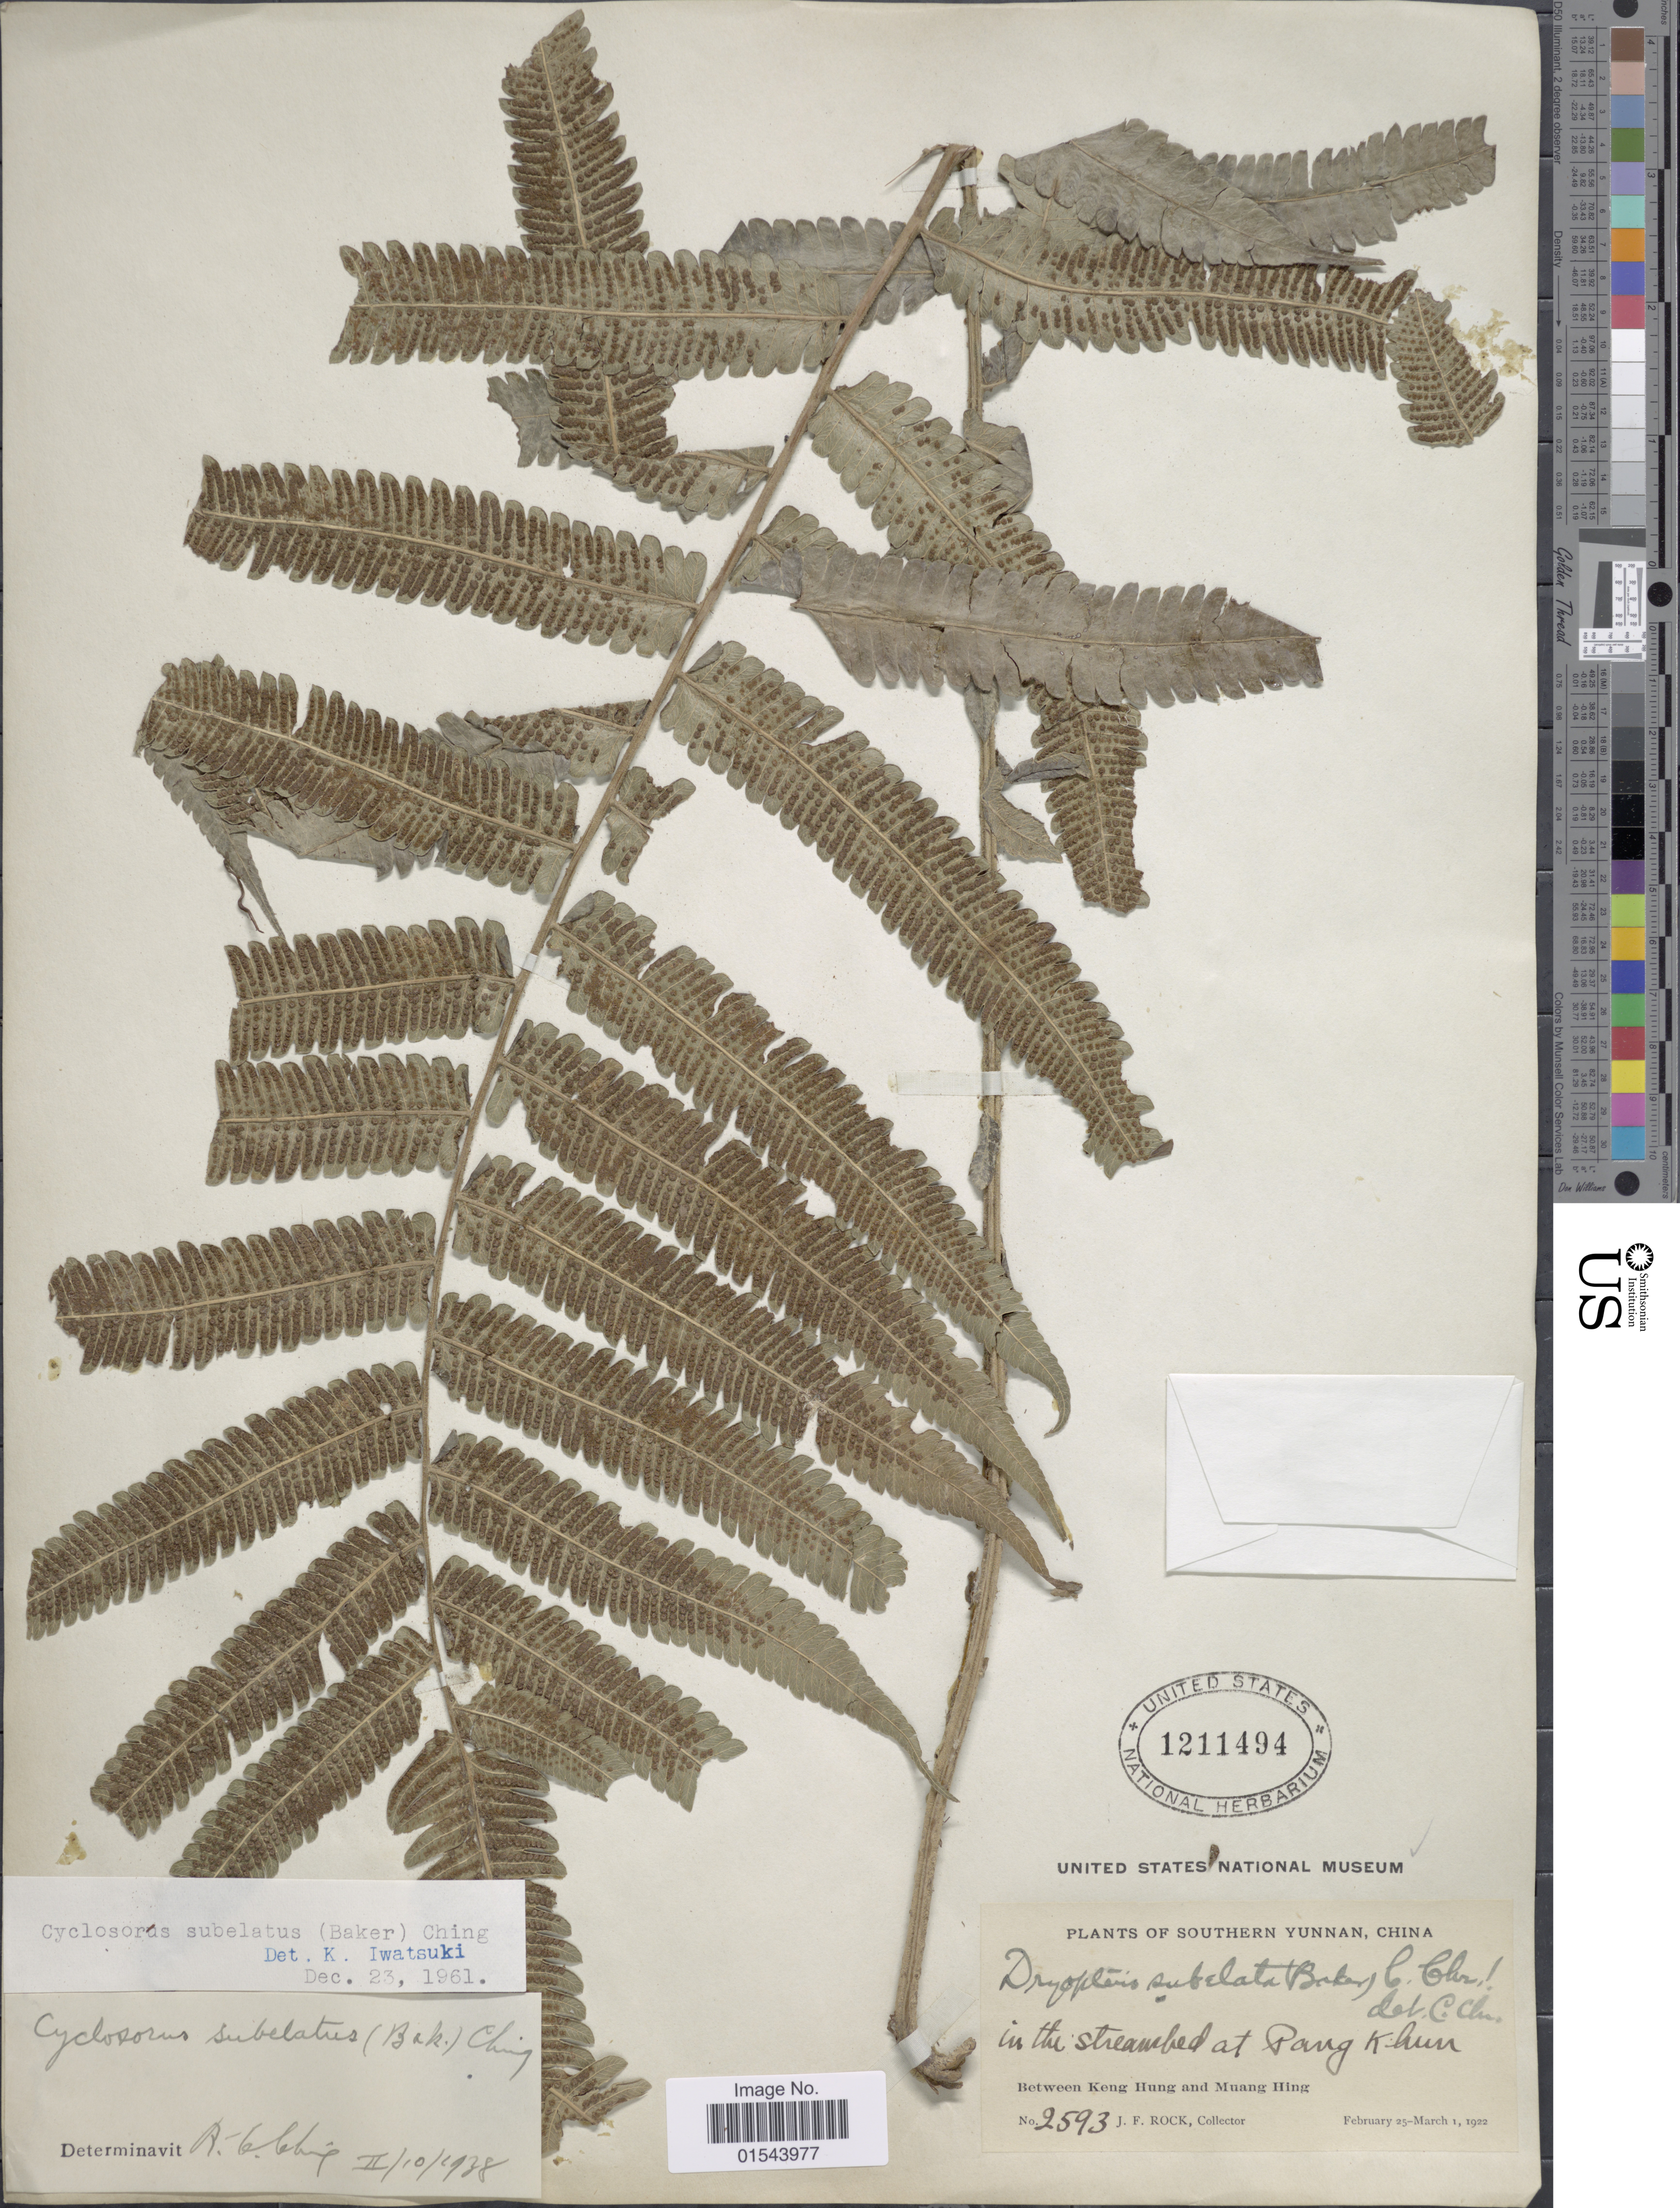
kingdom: Plantae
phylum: Tracheophyta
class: Polypodiopsida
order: Polypodiales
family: Thelypteridaceae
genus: Christella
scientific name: Christella subelata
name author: (Baker) Holttum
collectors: J. Rock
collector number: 2593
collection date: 1922-02-25/1922-03-01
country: China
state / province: Yunnan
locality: Southern Yunnan, In the streambed at Pang khun, Between Keng Hung and Muan Hing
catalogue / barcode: US 1211494